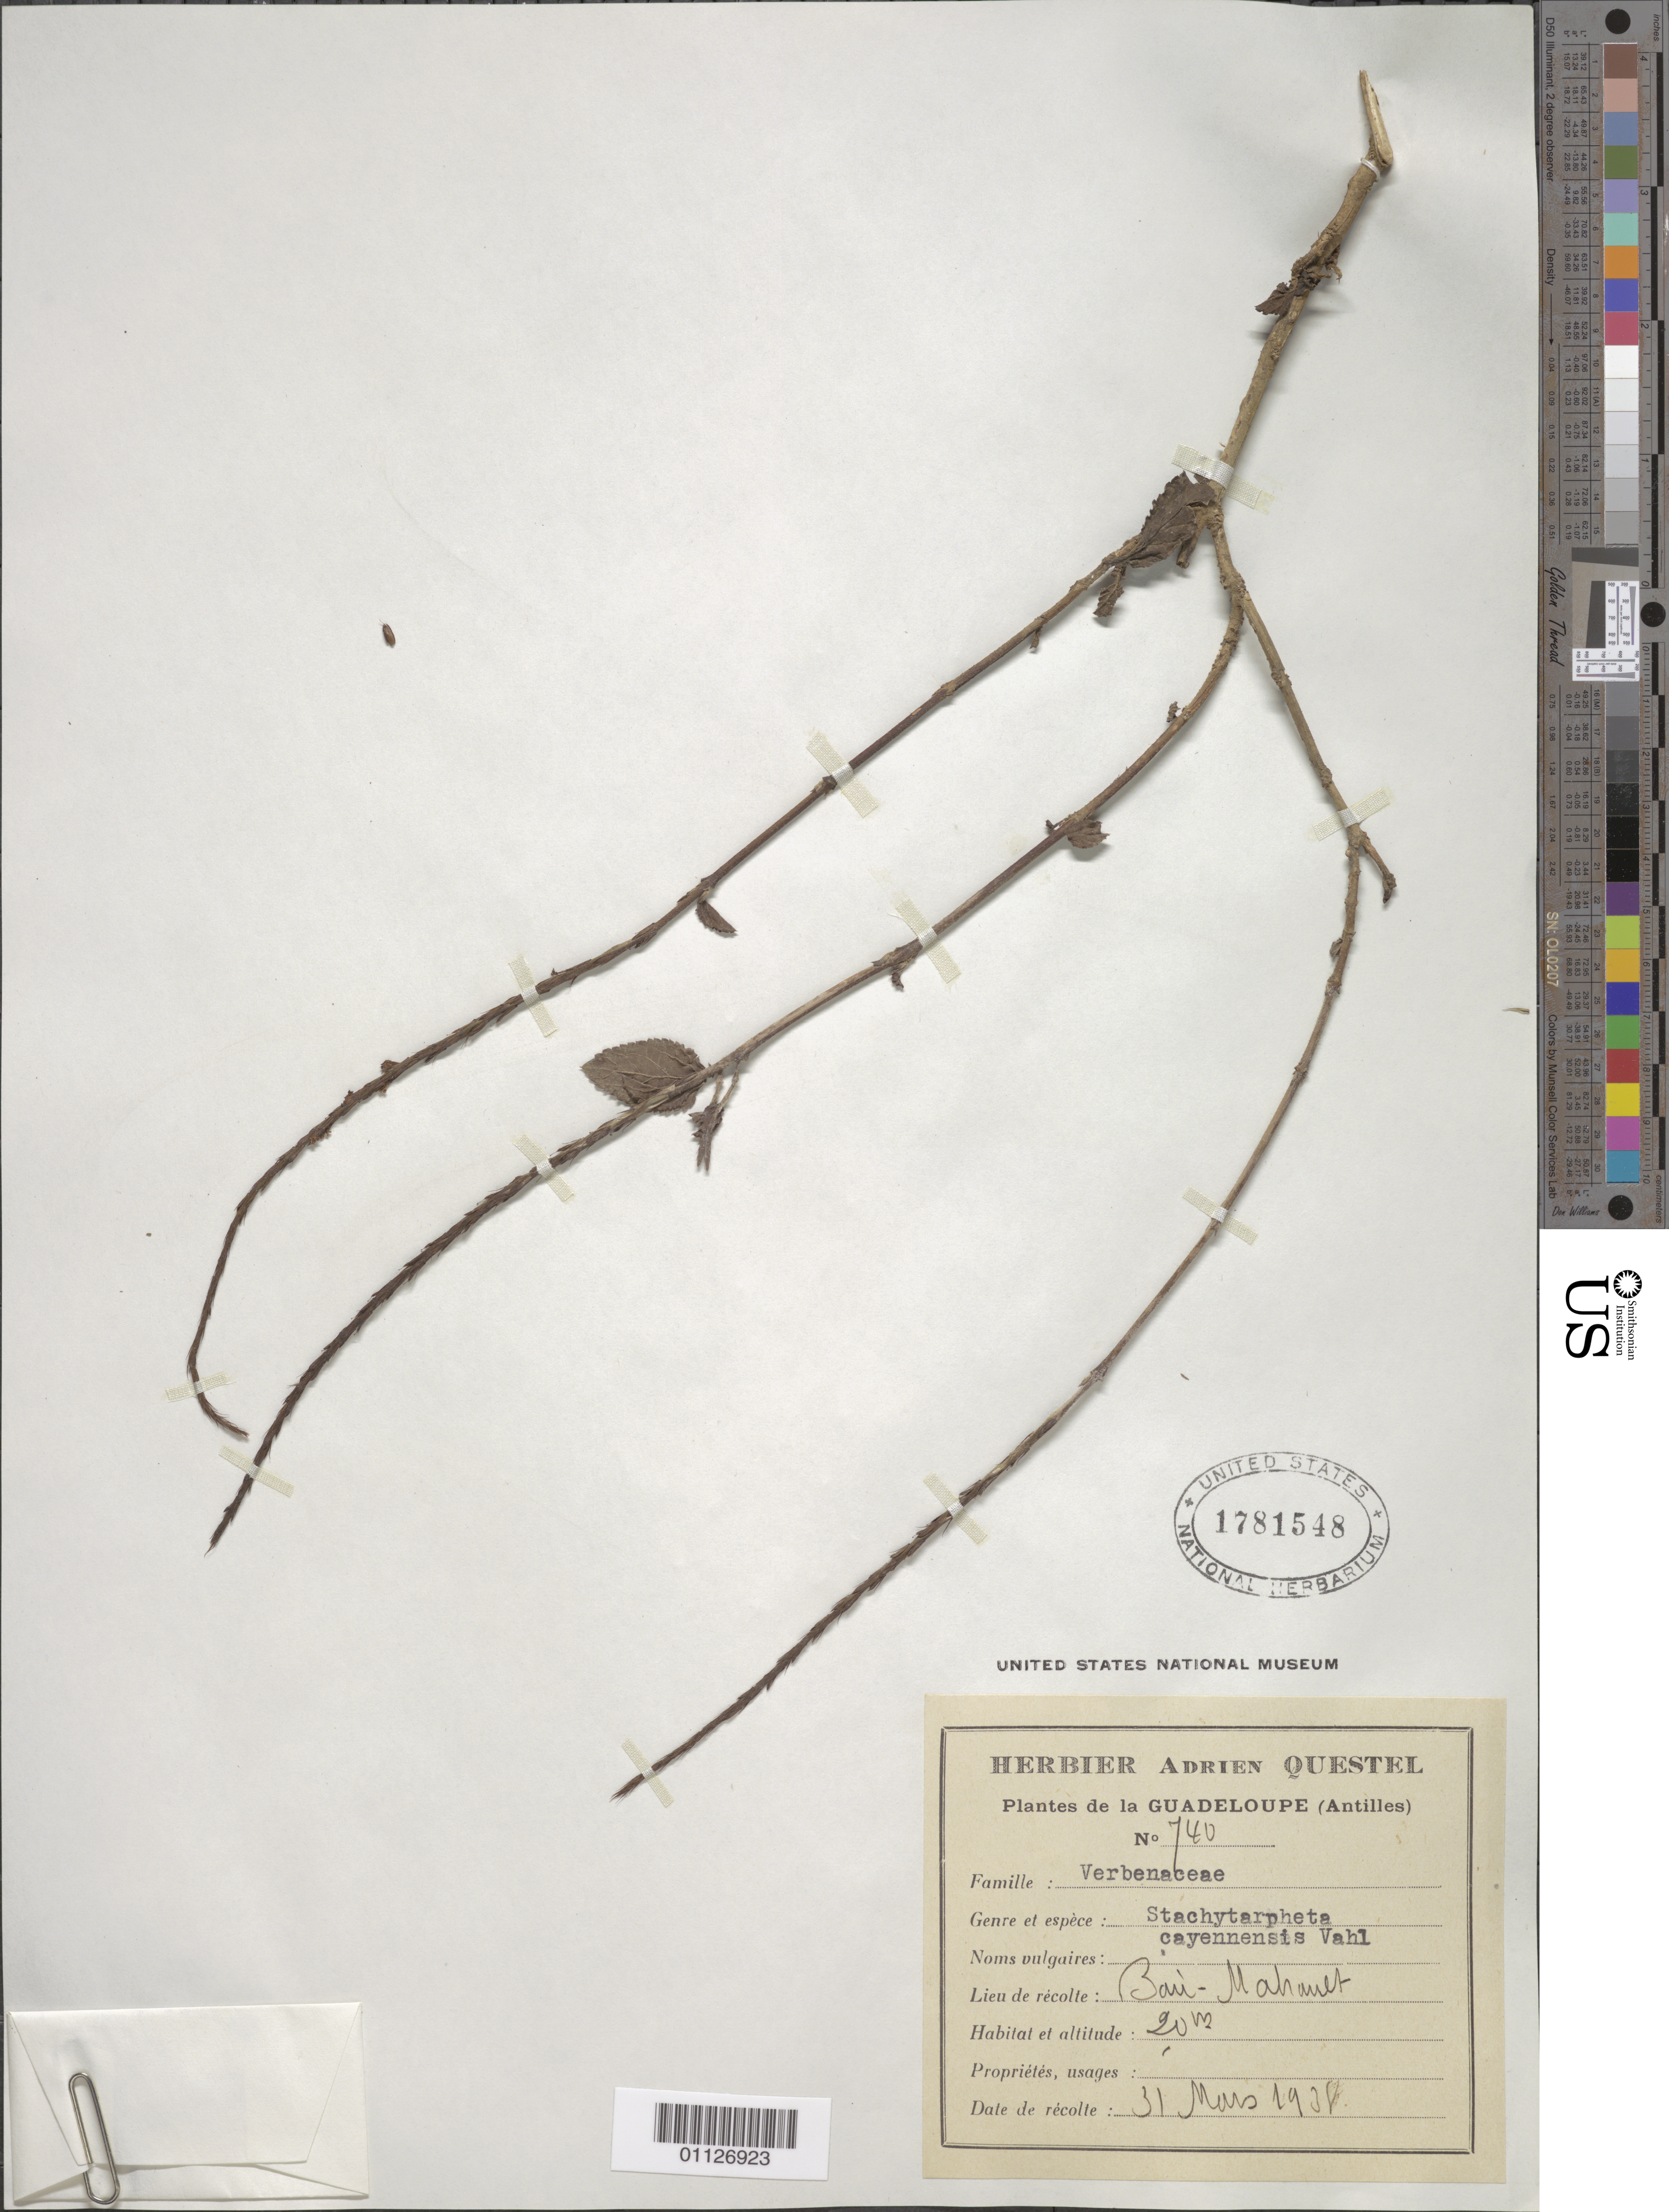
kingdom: Plantae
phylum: Tracheophyta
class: Magnoliopsida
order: Lamiales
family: Verbenaceae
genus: Stachytarpheta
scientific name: Stachytarpheta cayennensis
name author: (Rich.) Vahl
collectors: A. Questel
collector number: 740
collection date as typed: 31 Mar 1938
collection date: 1938-03-31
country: Guadeloupe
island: Basse Terre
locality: Baie Mahault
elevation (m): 20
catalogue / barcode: US 1781548